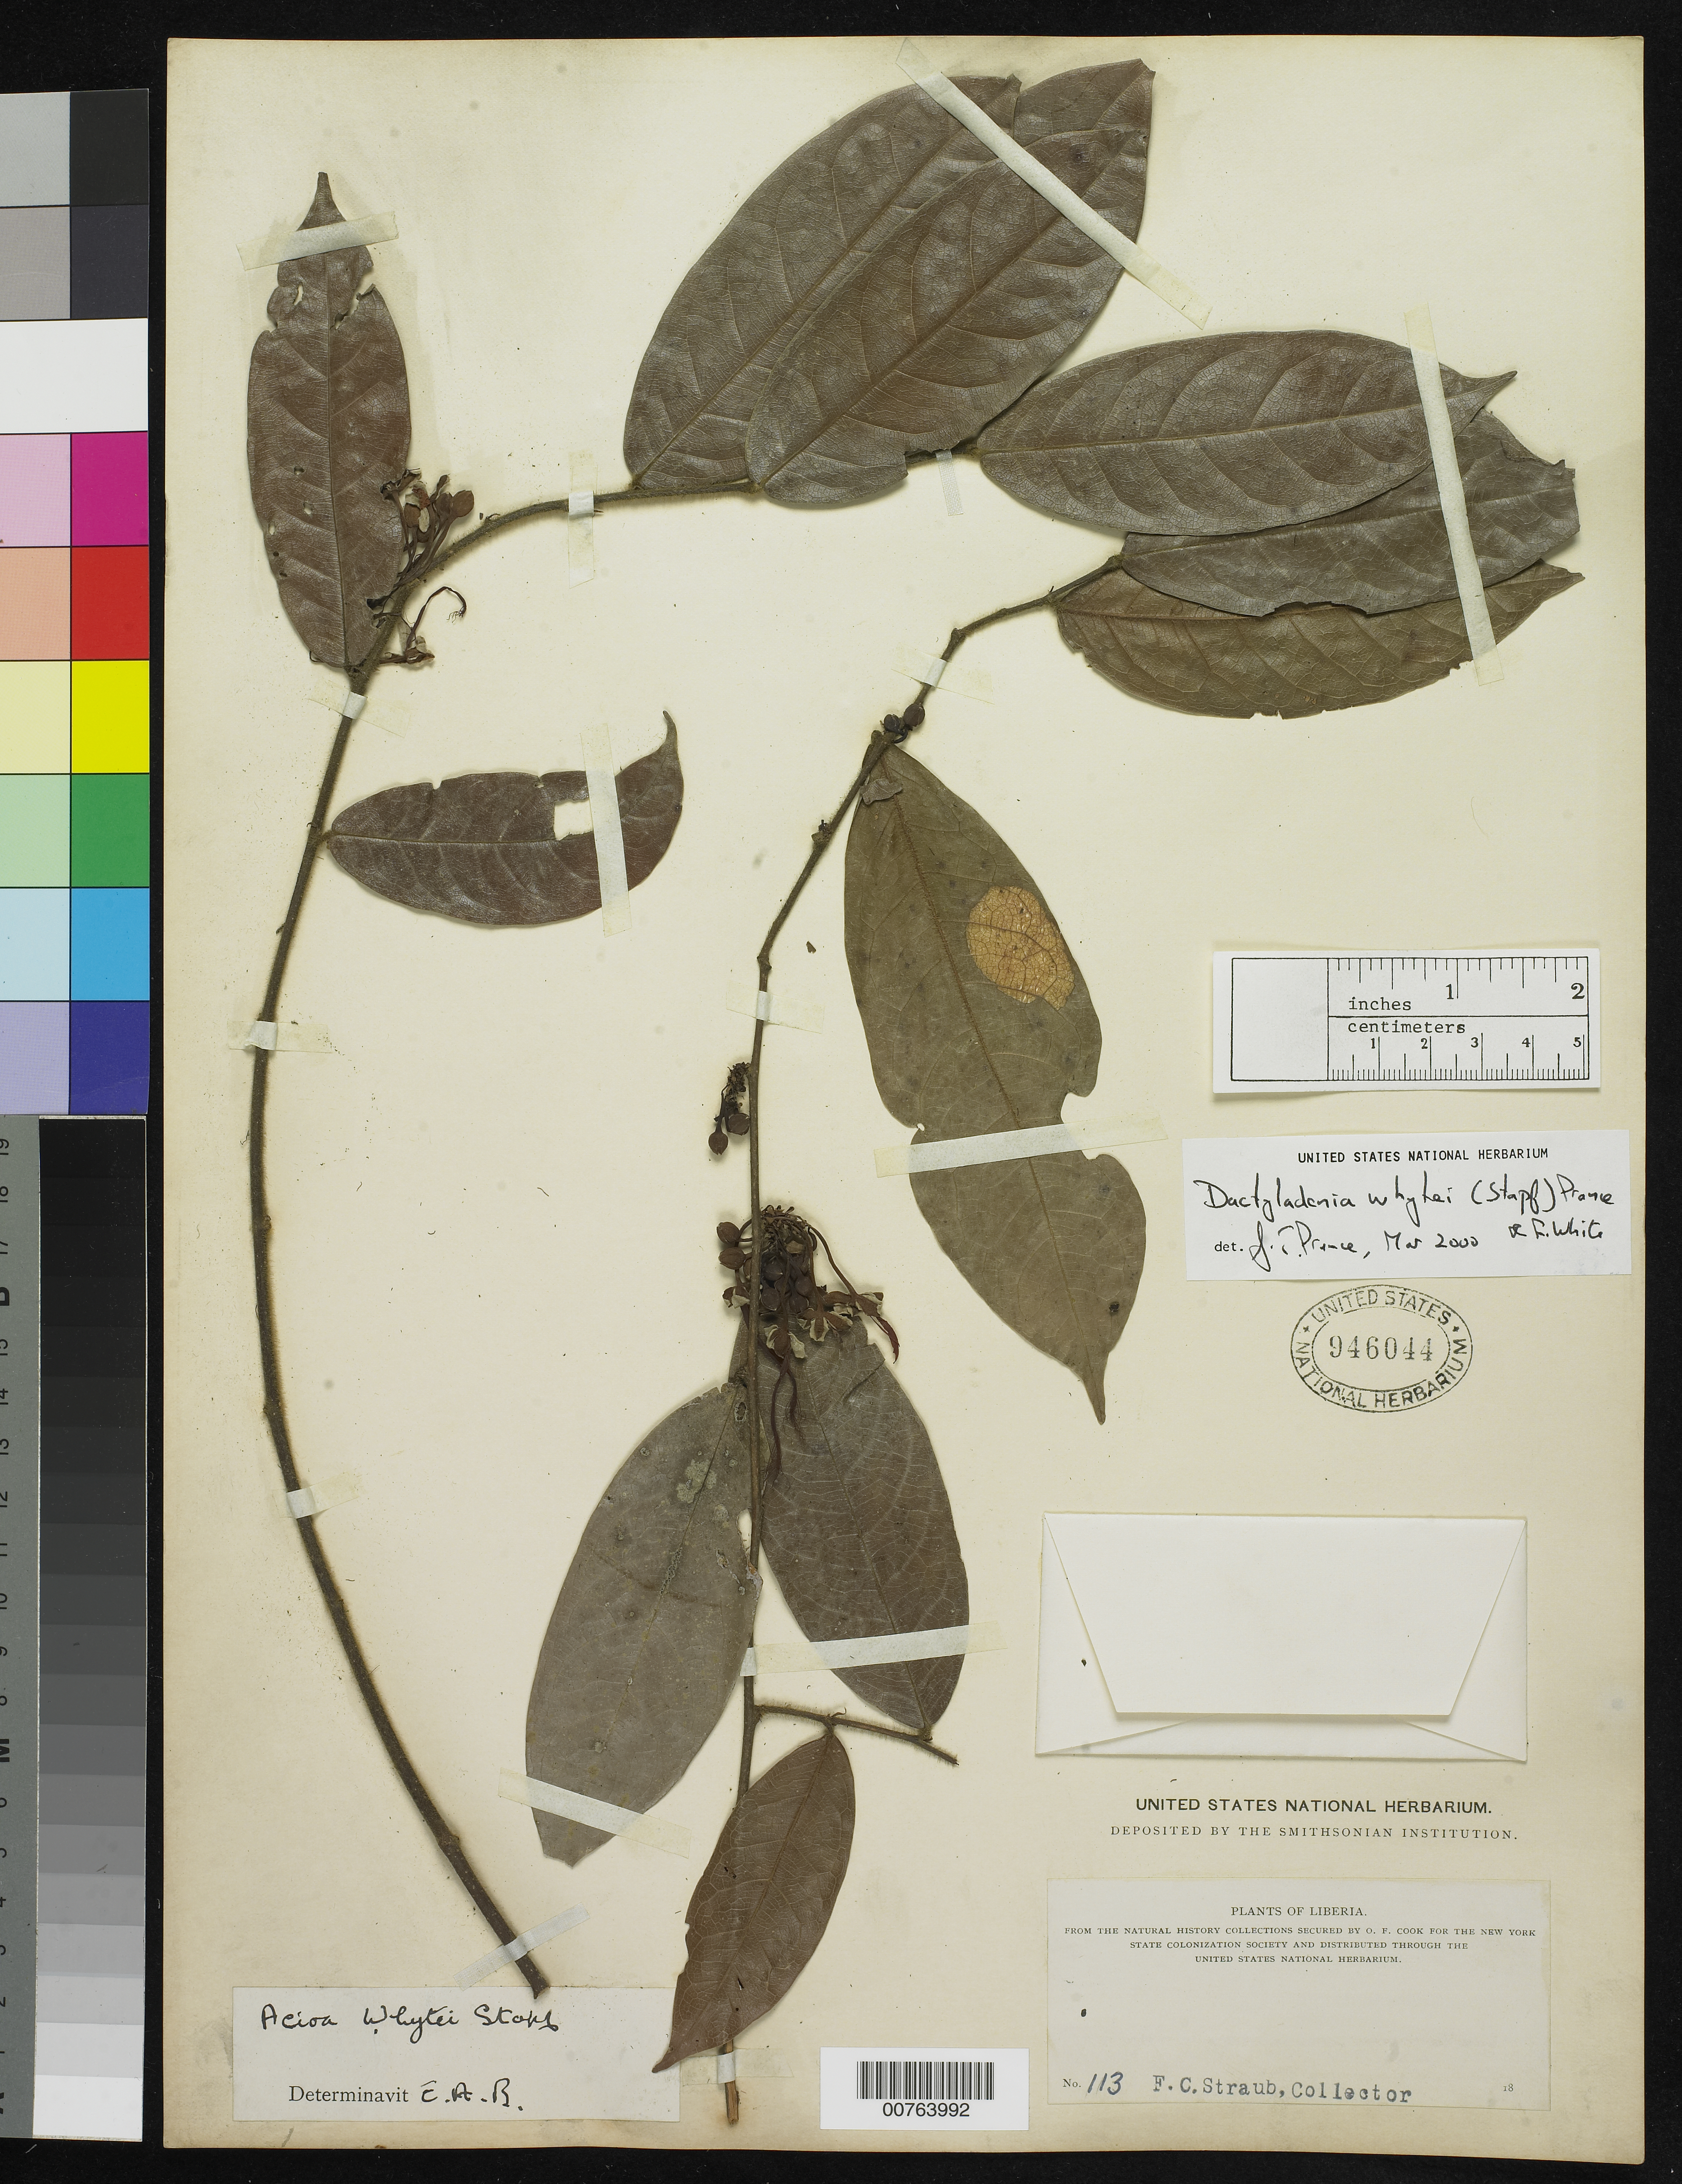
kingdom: Plantae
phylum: Tracheophyta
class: Magnoliopsida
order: Malpighiales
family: Chrysobalanaceae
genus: Dactyladenia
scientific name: Dactyladenia whytei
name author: (Stapf) Prance & F. White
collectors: F. Straub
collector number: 113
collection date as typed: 18--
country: Liberia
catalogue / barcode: US 946044